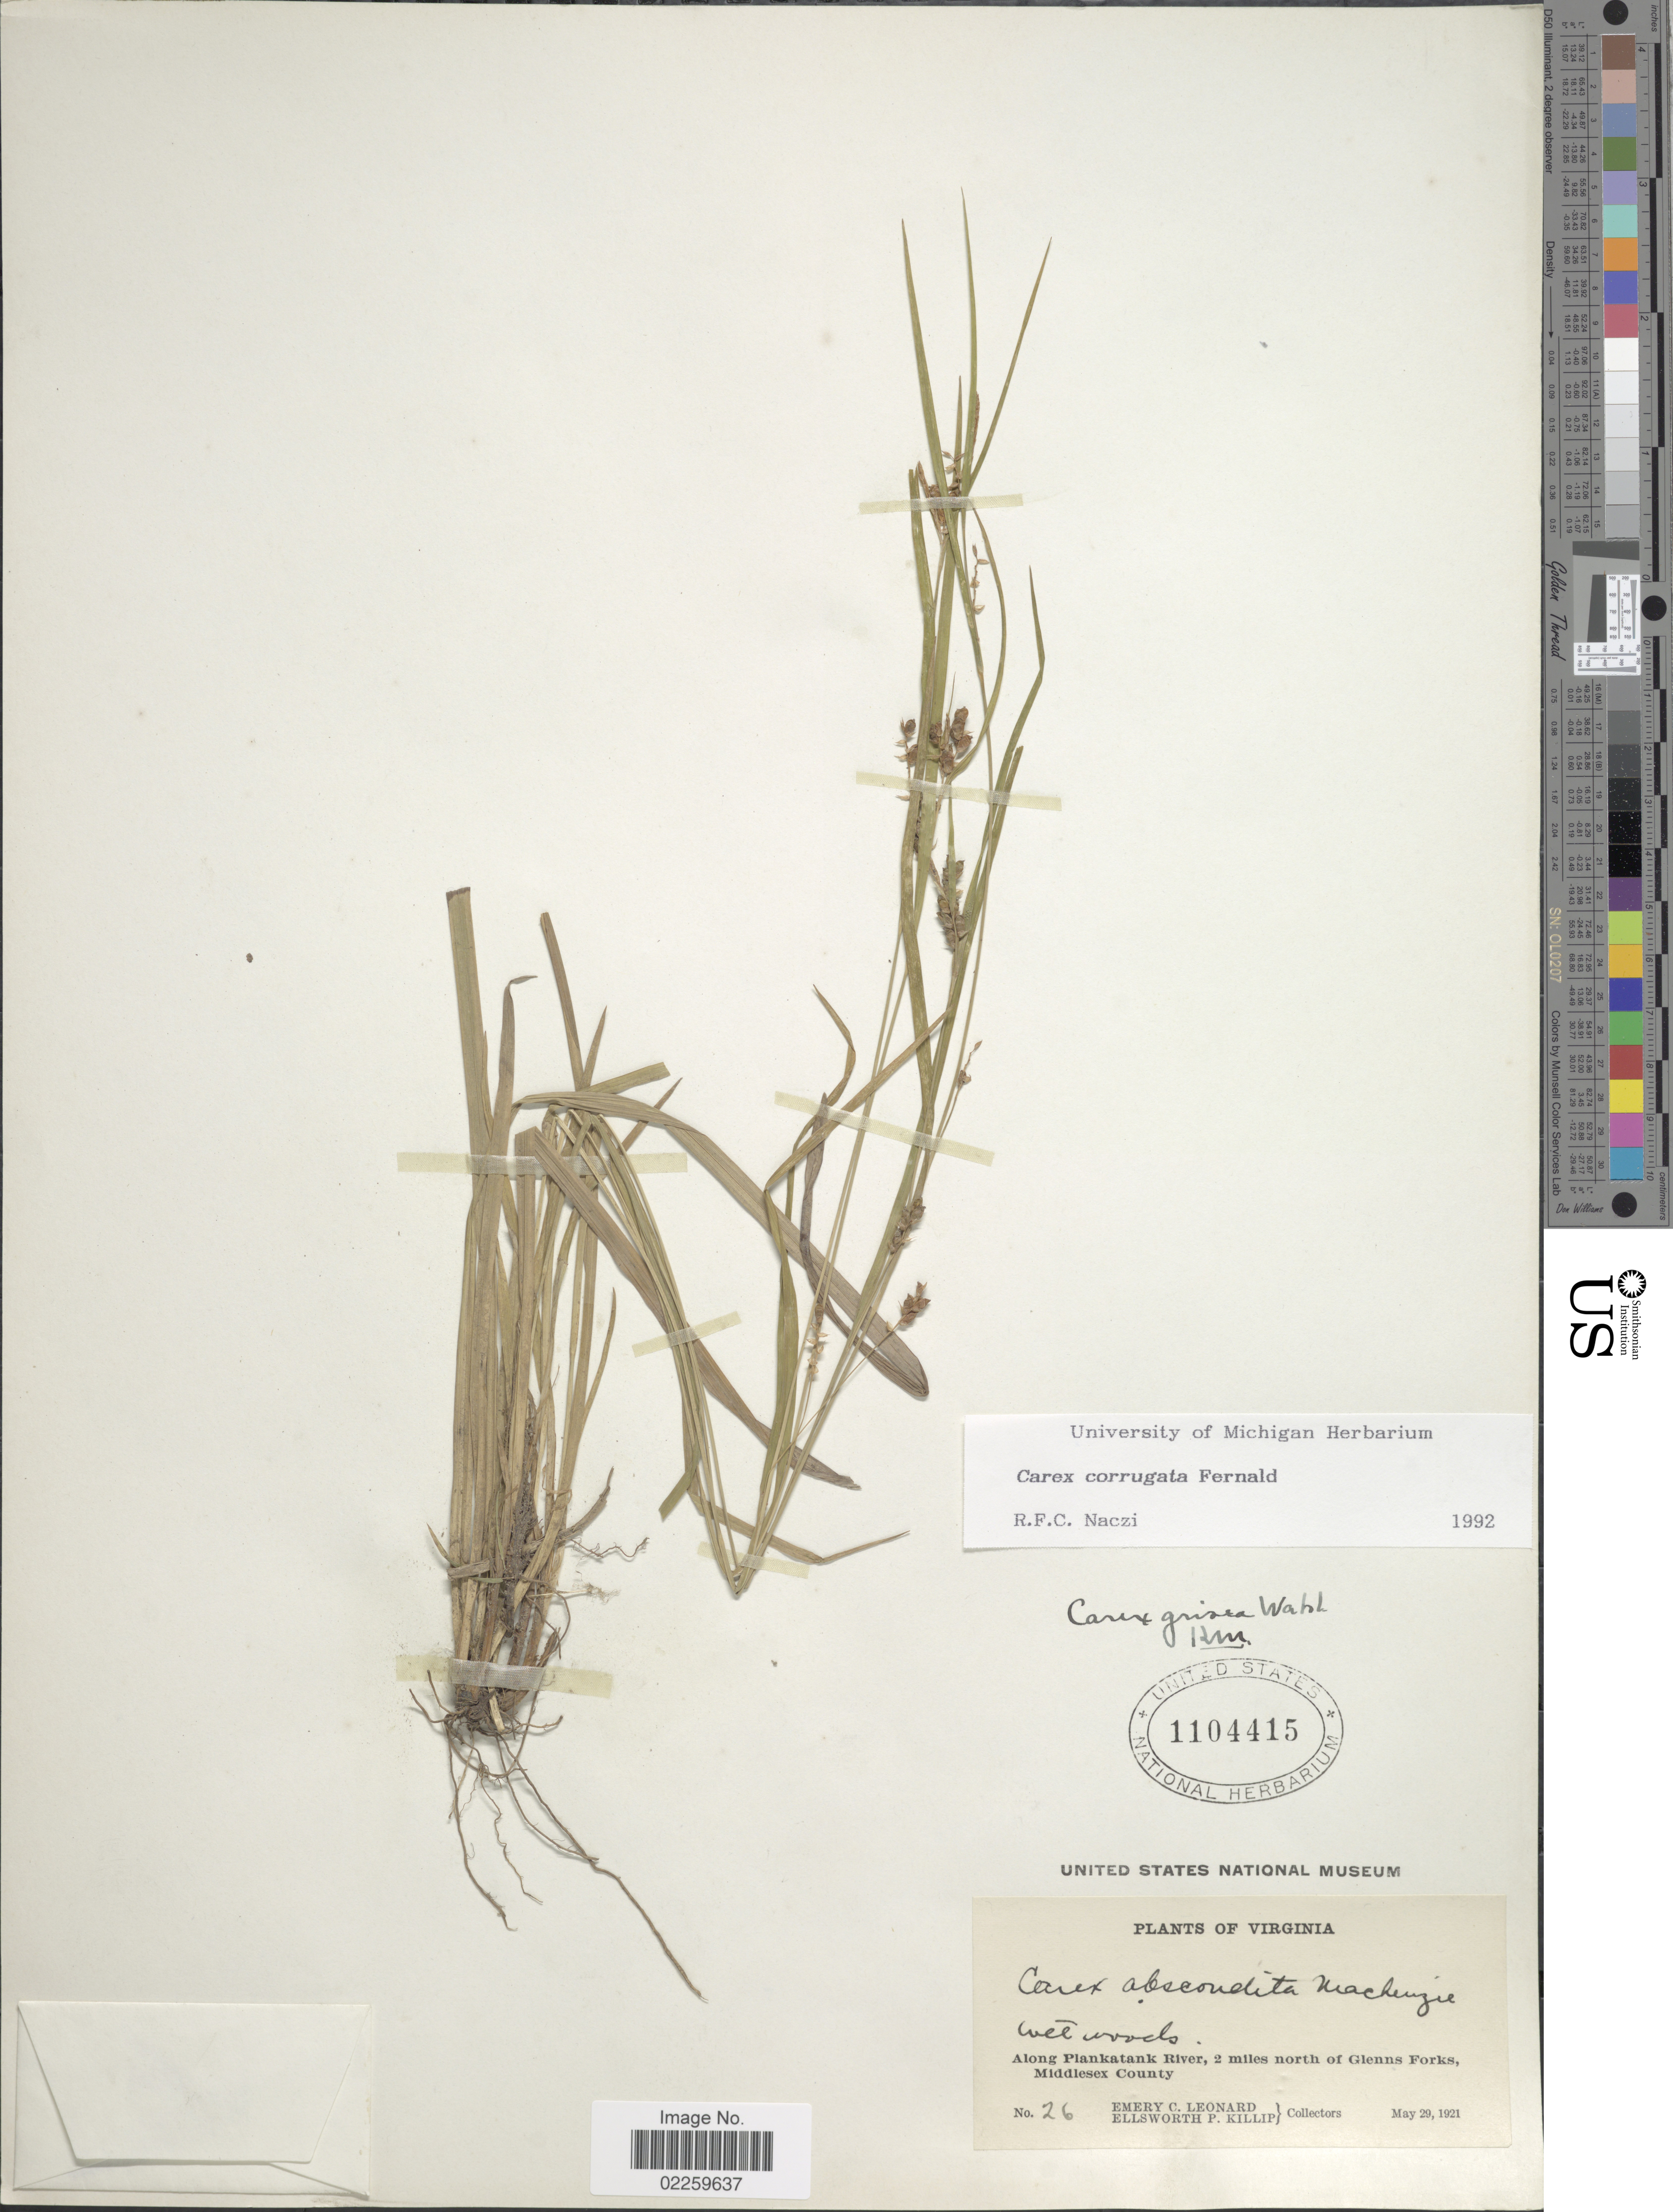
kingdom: Plantae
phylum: Tracheophyta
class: Liliopsida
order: Poales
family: Cyperaceae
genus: Carex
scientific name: Carex corrugata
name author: Fernald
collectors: E. C. Leonard & E. P. Killip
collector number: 26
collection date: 1921-05-29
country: United States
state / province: Virginia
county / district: Middlesex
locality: Wet woods, Along Plankatank River, 2 miles north of Glenns Forks, Middlesex County.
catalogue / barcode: US 1104415